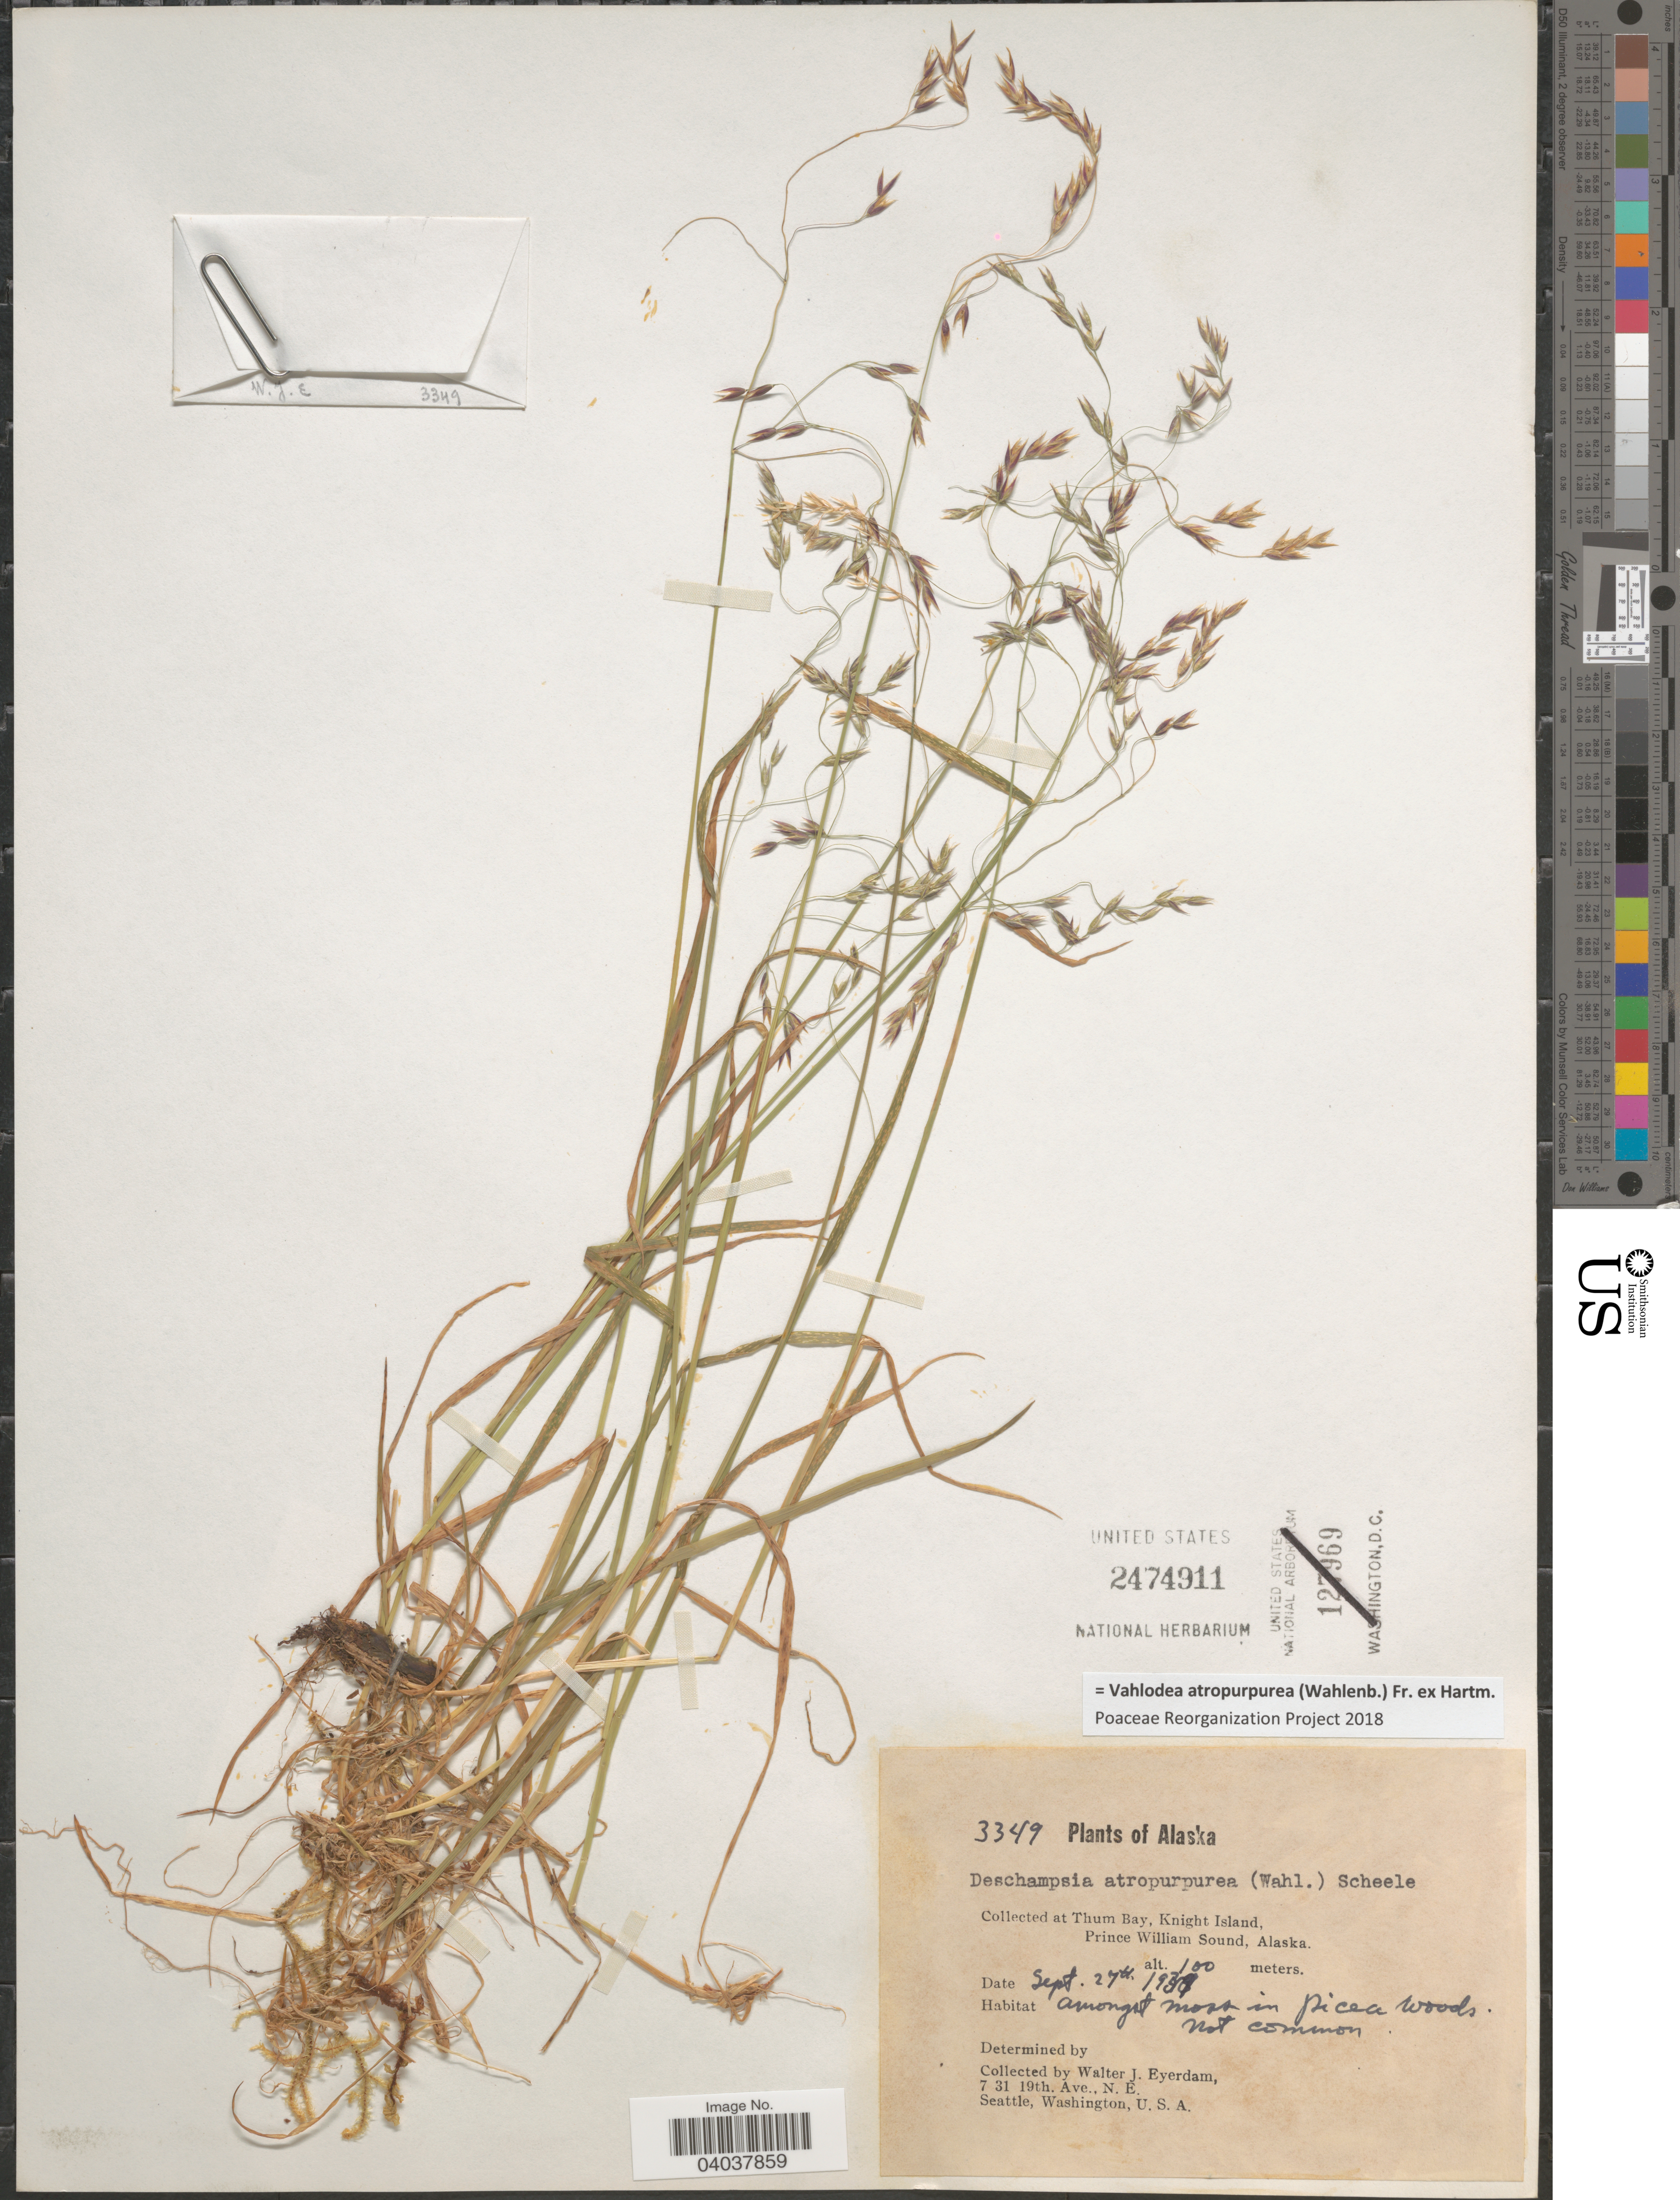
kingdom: Plantae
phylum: Tracheophyta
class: Liliopsida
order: Poales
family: Poaceae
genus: Vahlodea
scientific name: Vahlodea atropurpurea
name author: (Wahlenb.) Fr. ex Hartm.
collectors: W. J. Eyerdam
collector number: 3349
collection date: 1939-09-27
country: United States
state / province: Alaska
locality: At Hum Bay, Knight Island, Prince William Sound.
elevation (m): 100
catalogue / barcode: US 2474911